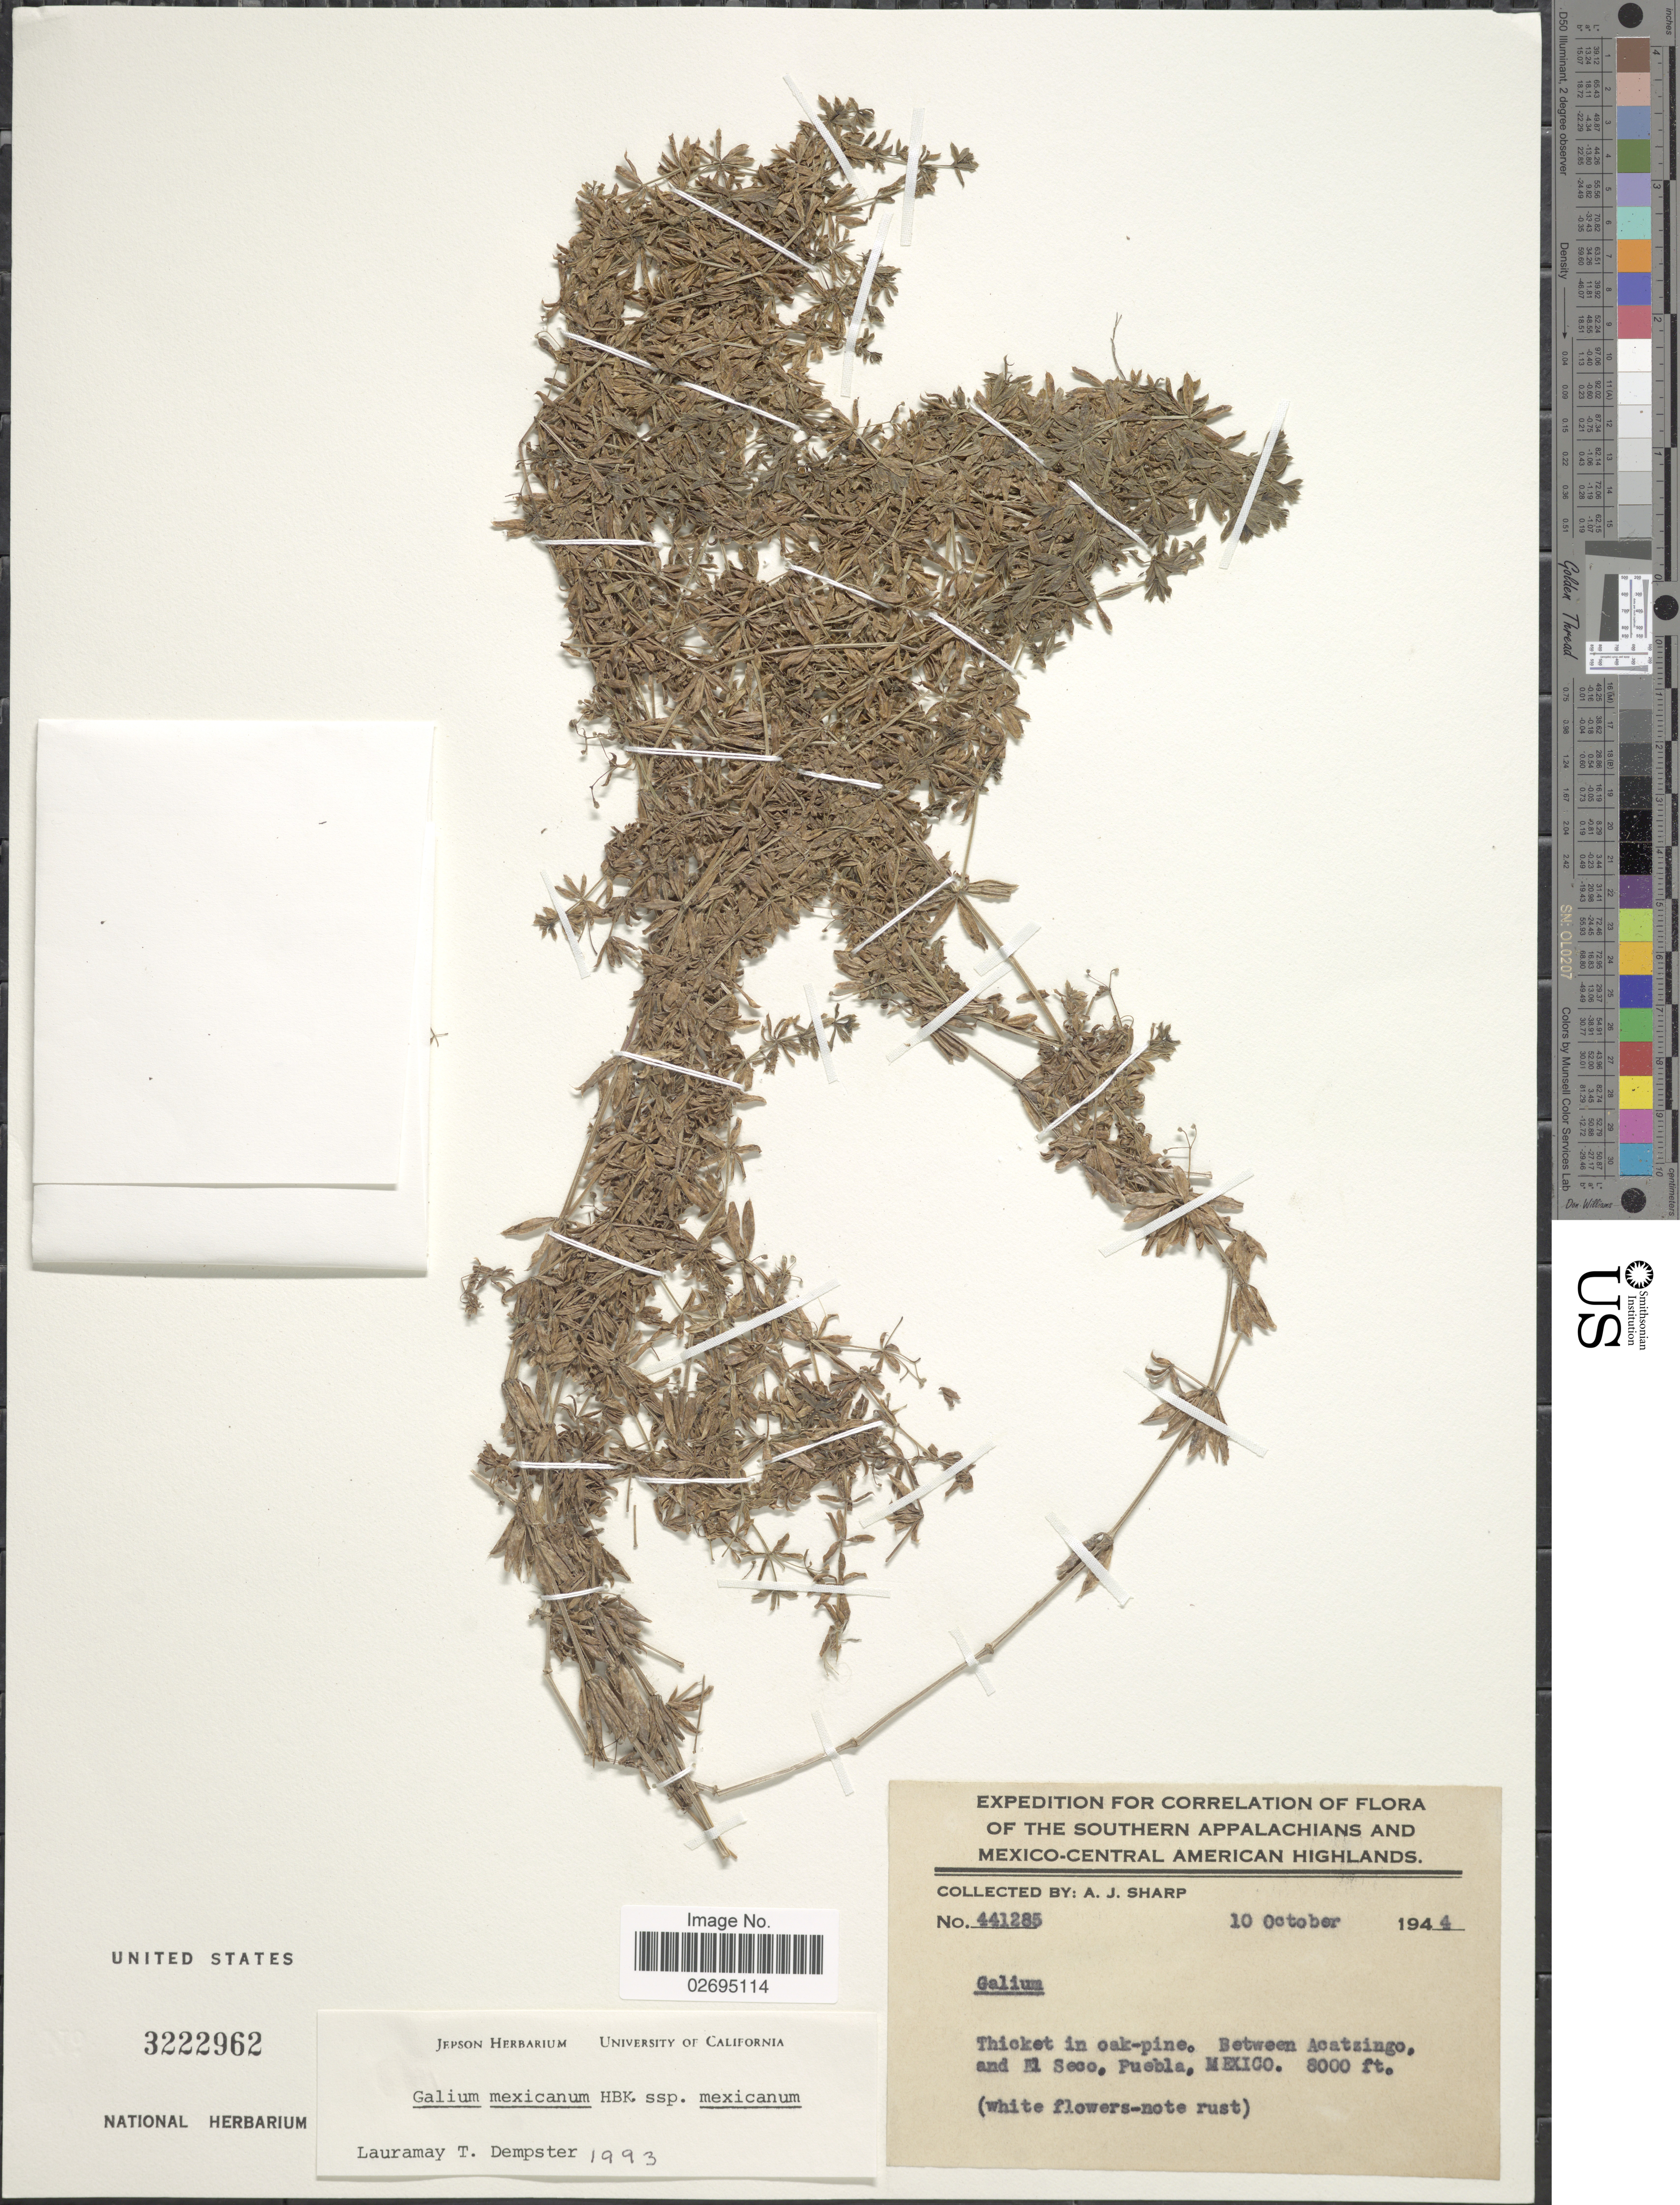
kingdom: Plantae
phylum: Tracheophyta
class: Magnoliopsida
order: Gentianales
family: Rubiaceae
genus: Galium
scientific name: Galium mexicanum subsp. mexicanum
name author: Kunth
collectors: A. J. Sharp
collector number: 441285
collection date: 1944-10-10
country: Mexico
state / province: Puebla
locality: Southern Appalachians and Mexico-Central American Highlands. Between Acatzingo and El Seco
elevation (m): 2438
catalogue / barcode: US 3222962